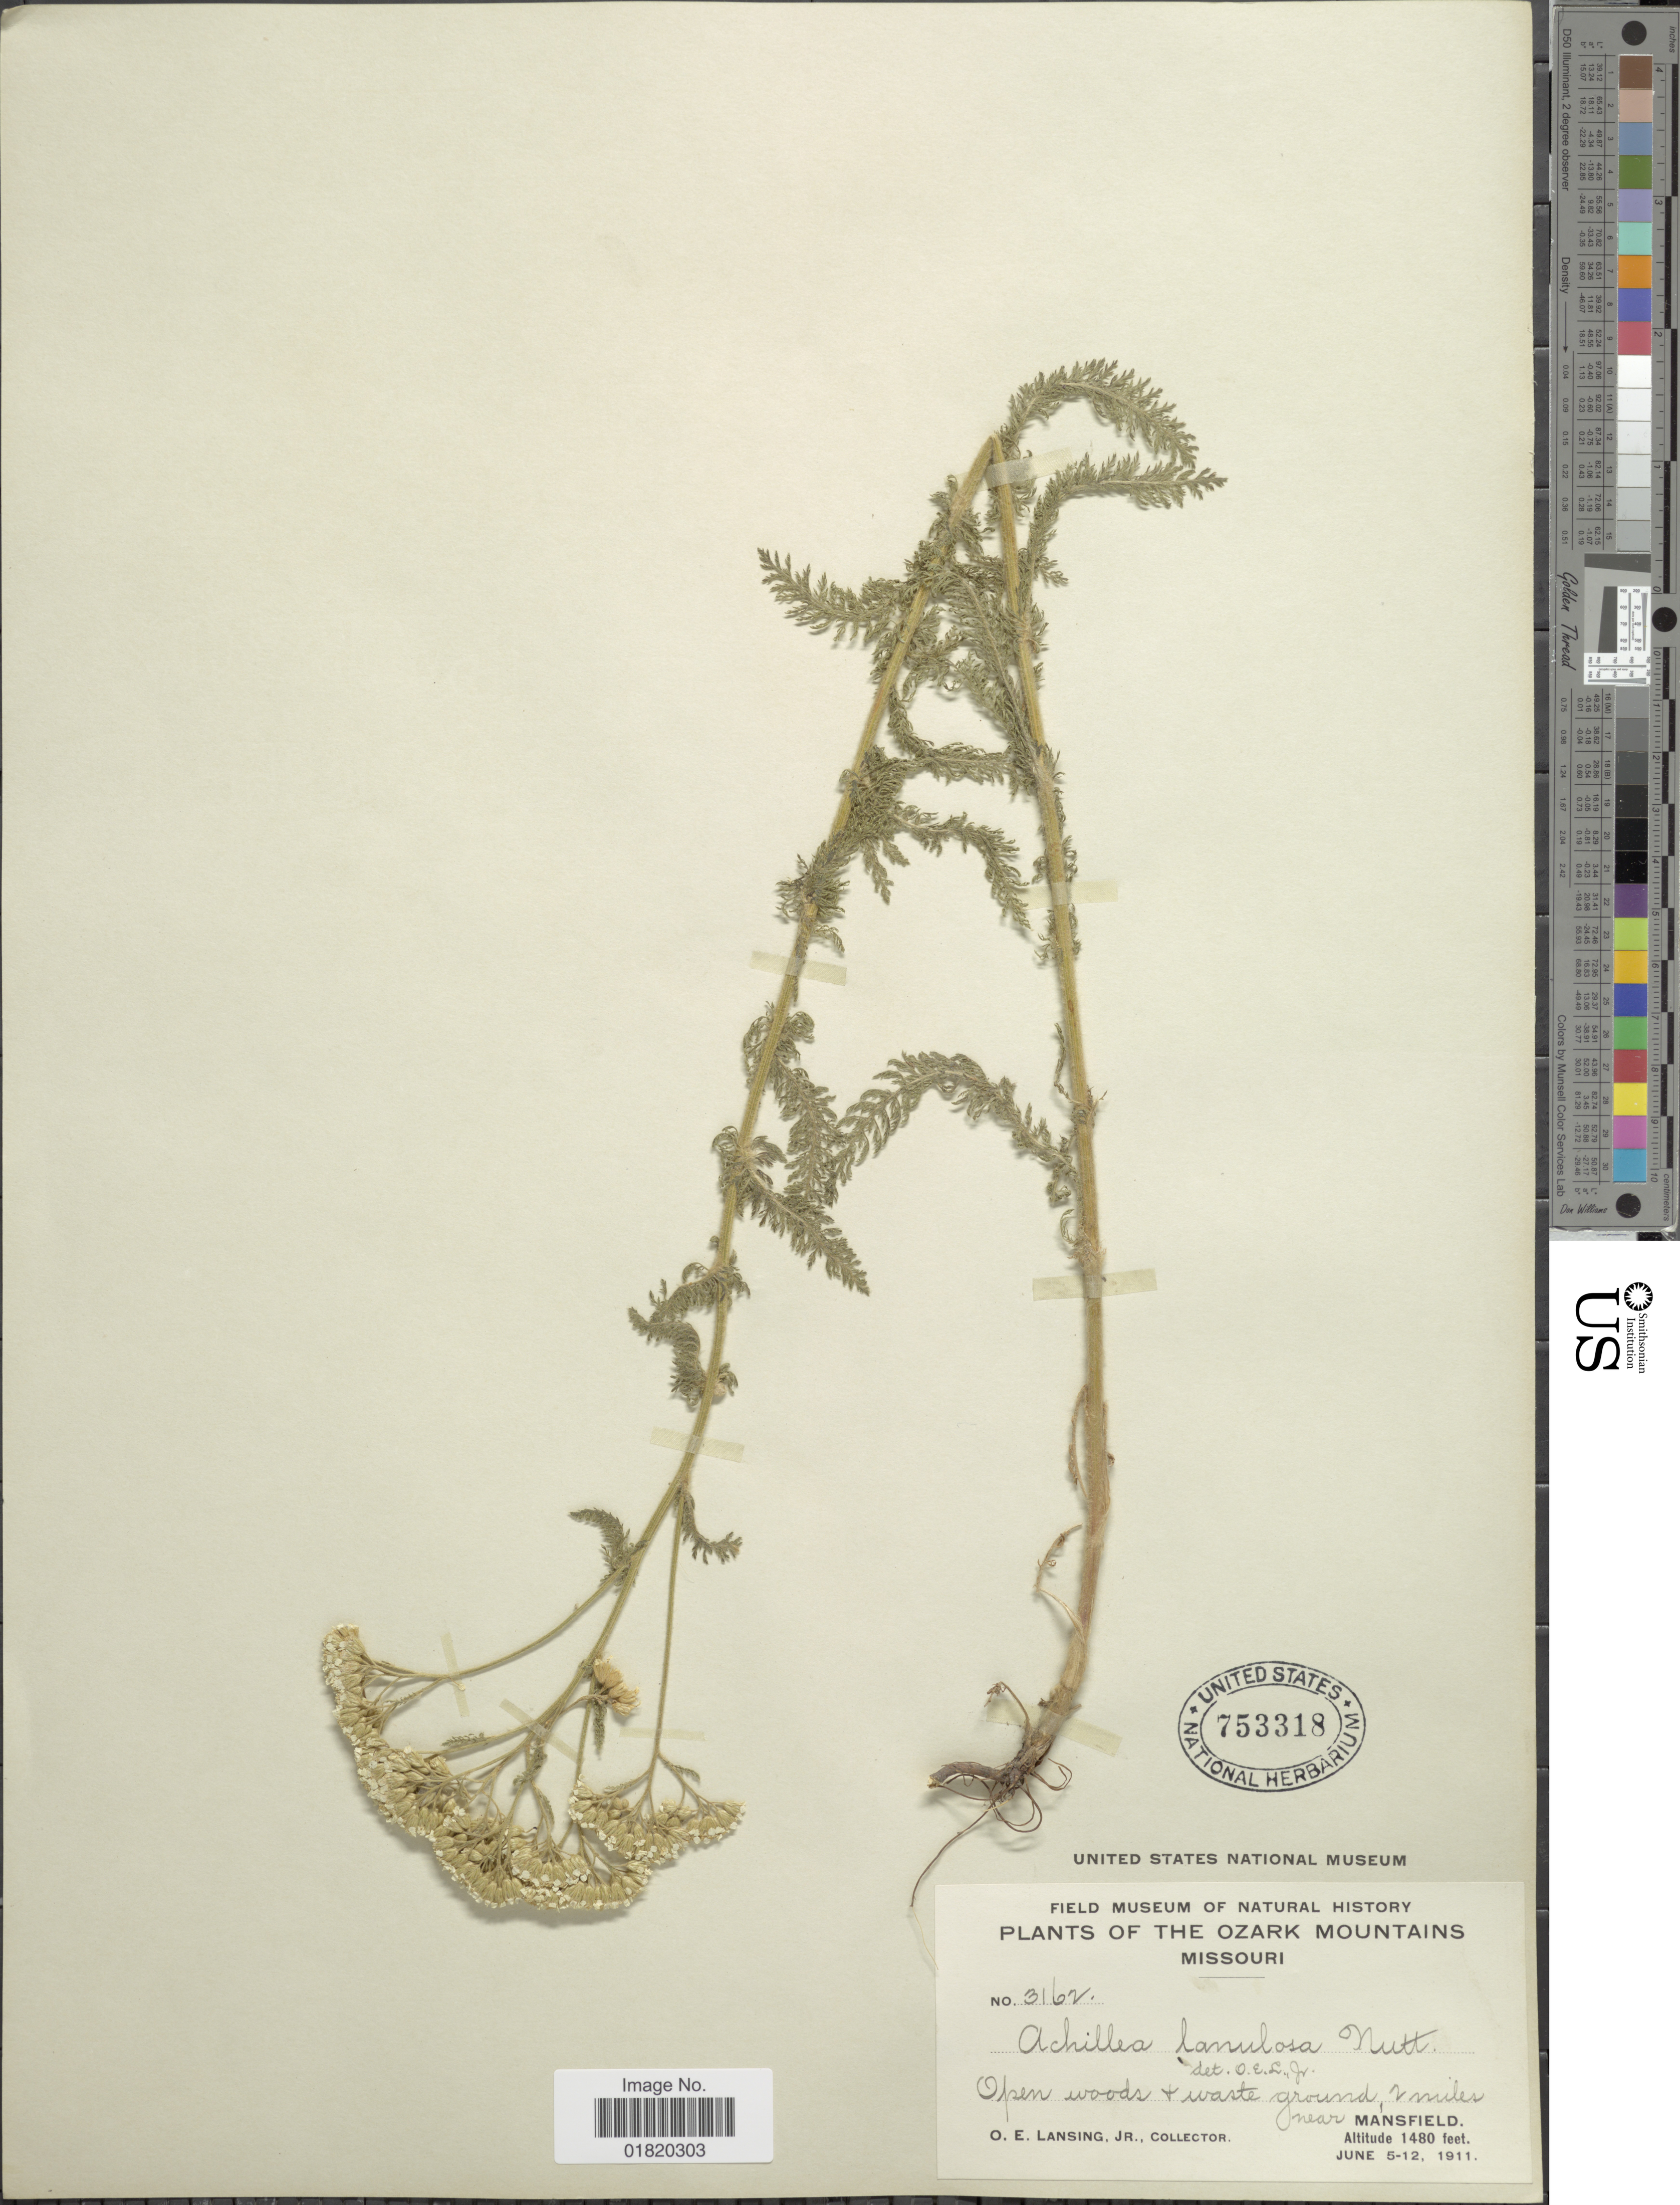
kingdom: Plantae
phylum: Tracheophyta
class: Magnoliopsida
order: Asterales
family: Asteraceae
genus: Achillea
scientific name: Achillea occidentalis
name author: (DC.) Raf. ex Rydb.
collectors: O. Lansing Jr.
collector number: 3162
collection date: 1911-06-05/1911-06-12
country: United States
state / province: Missouri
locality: Ozark Mountains. 2 miles near Mansfield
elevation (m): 451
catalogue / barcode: US 753318